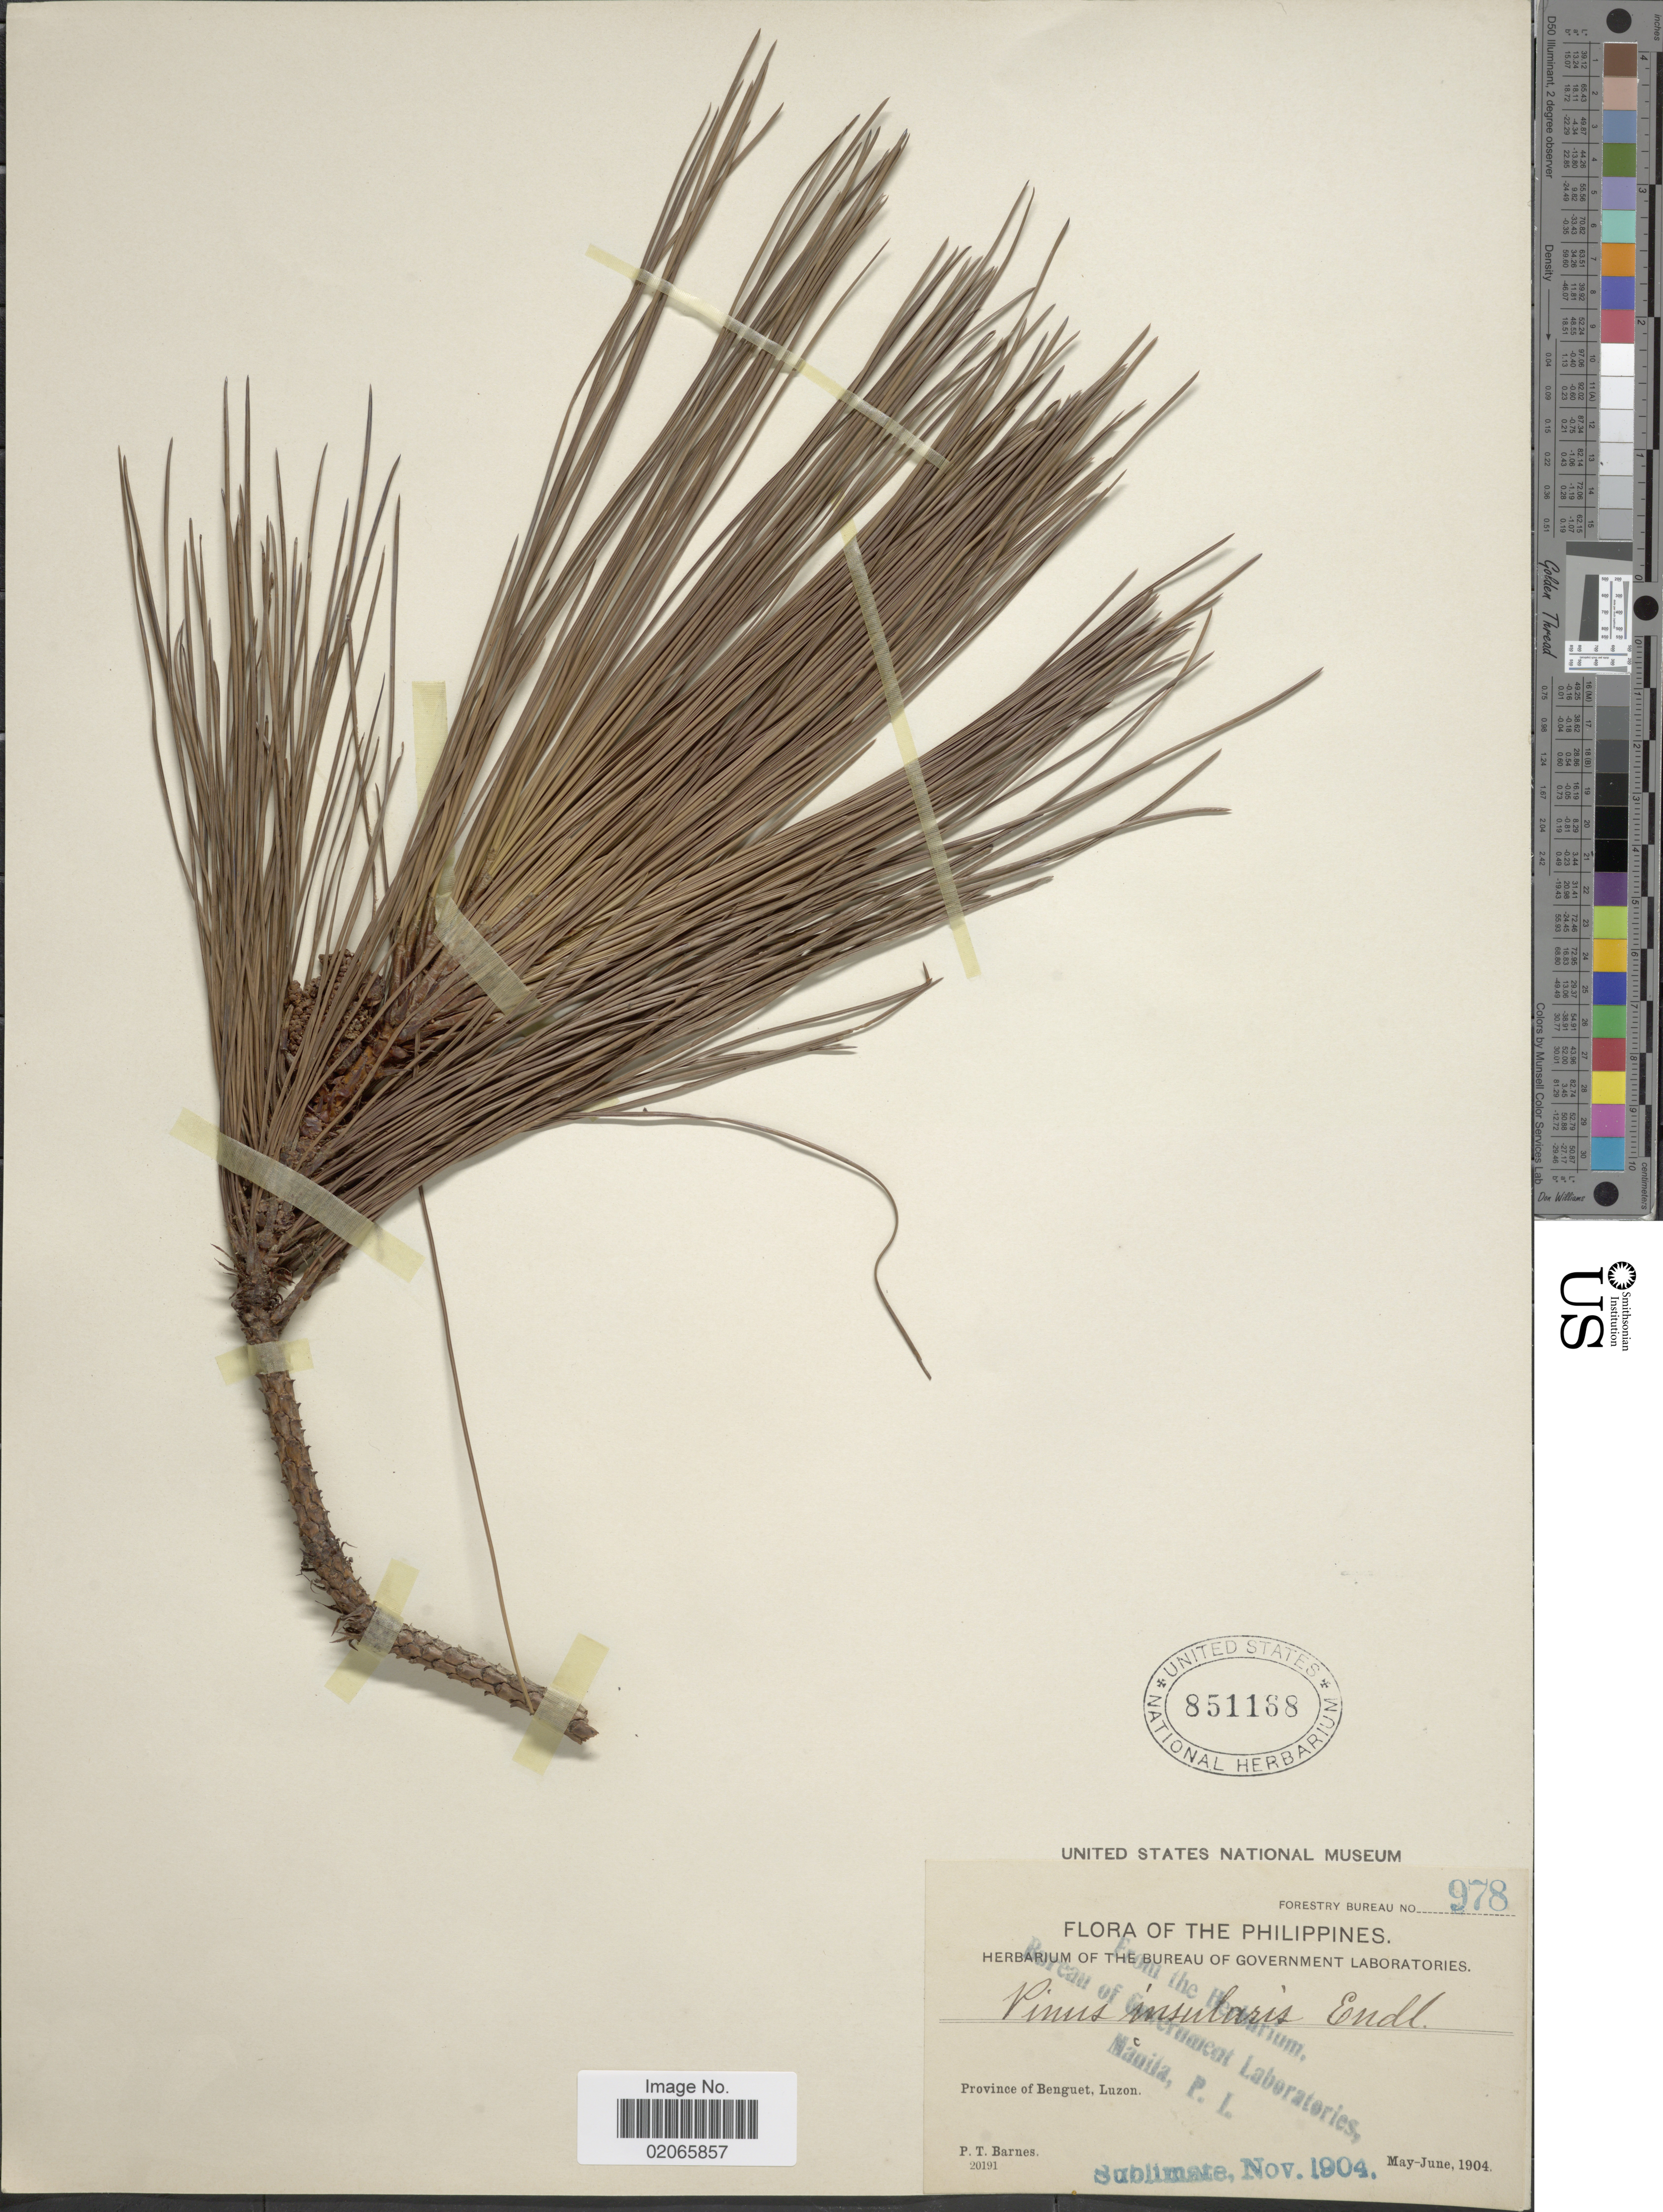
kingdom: Plantae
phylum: Tracheophyta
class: Pinopsida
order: Pinales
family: Pinaceae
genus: Pinus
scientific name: Pinus insularis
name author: Endl.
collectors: P. Barnes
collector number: Forestry Bureau978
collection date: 1904-11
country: Philippines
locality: Province of Benguet, Luzon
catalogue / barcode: US 851168